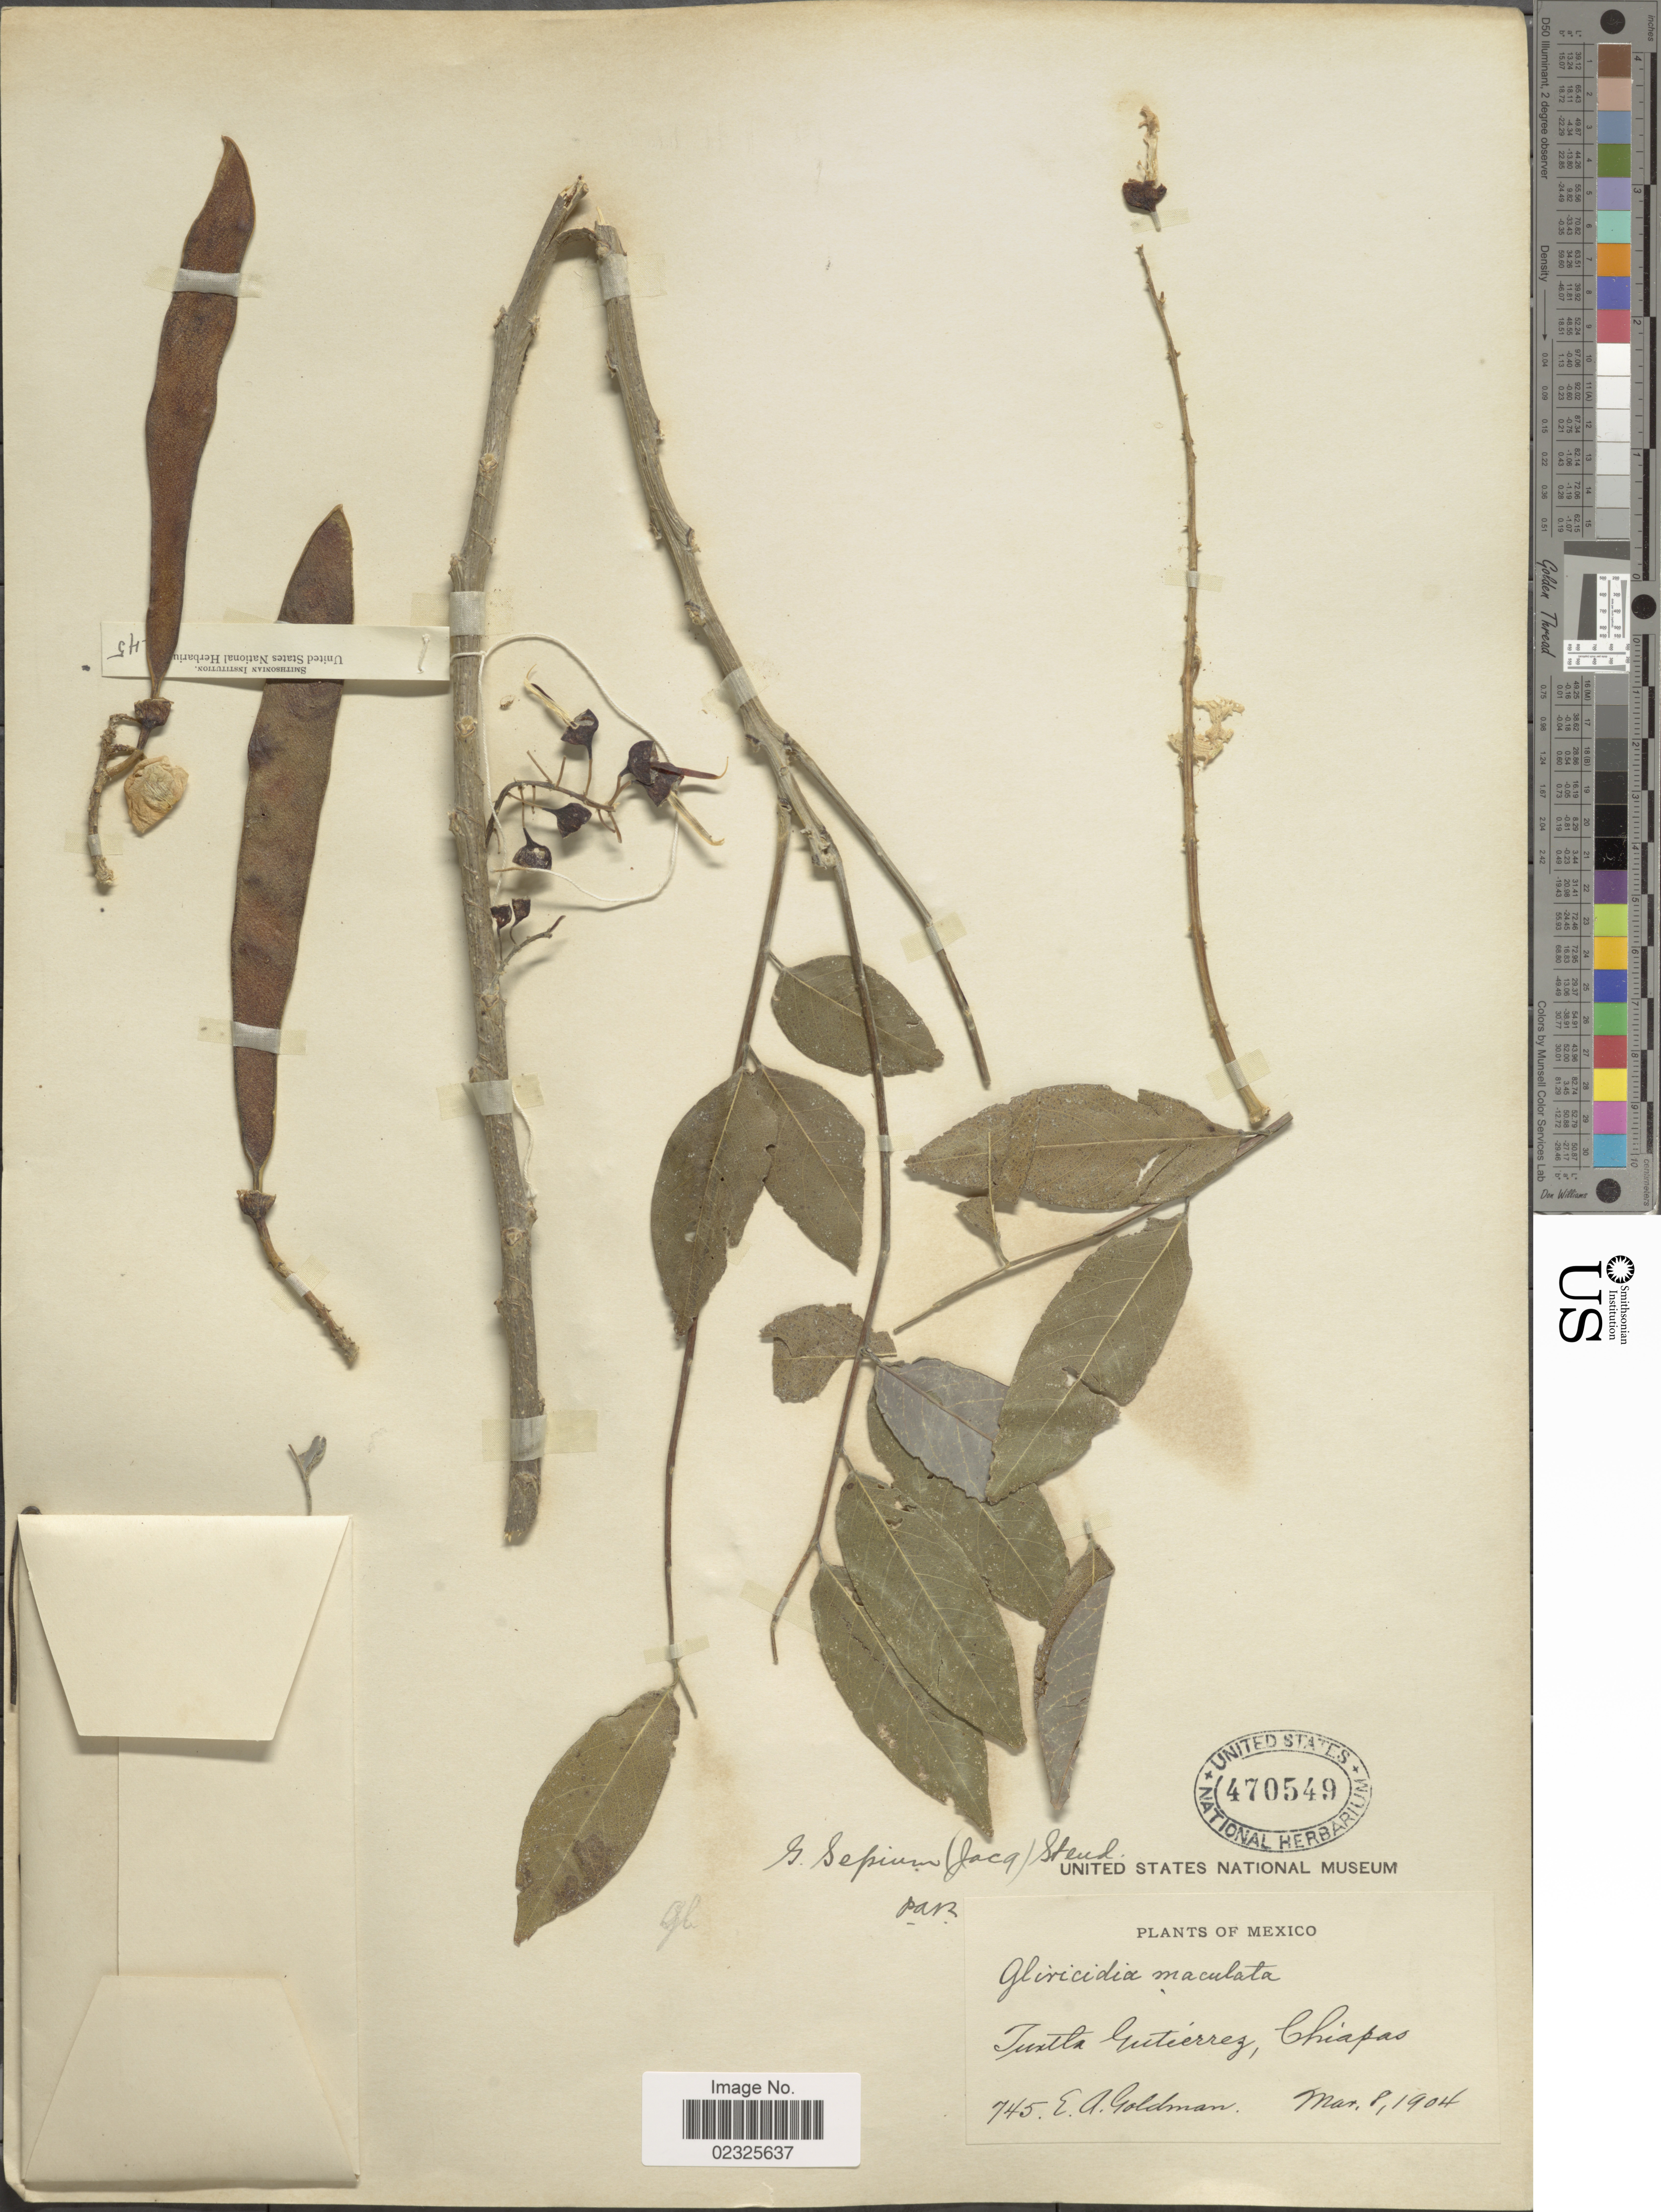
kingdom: Plantae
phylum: Tracheophyta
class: Magnoliopsida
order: Fabales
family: Fabaceae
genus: Gliricidia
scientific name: Gliricidia sepium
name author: (Jacq.) Kunth ex Walp.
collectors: E. A. Goldman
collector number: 745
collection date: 1904-03-08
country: Mexico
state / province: Chiapas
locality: Tuxtla Gutierrez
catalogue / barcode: US 470549